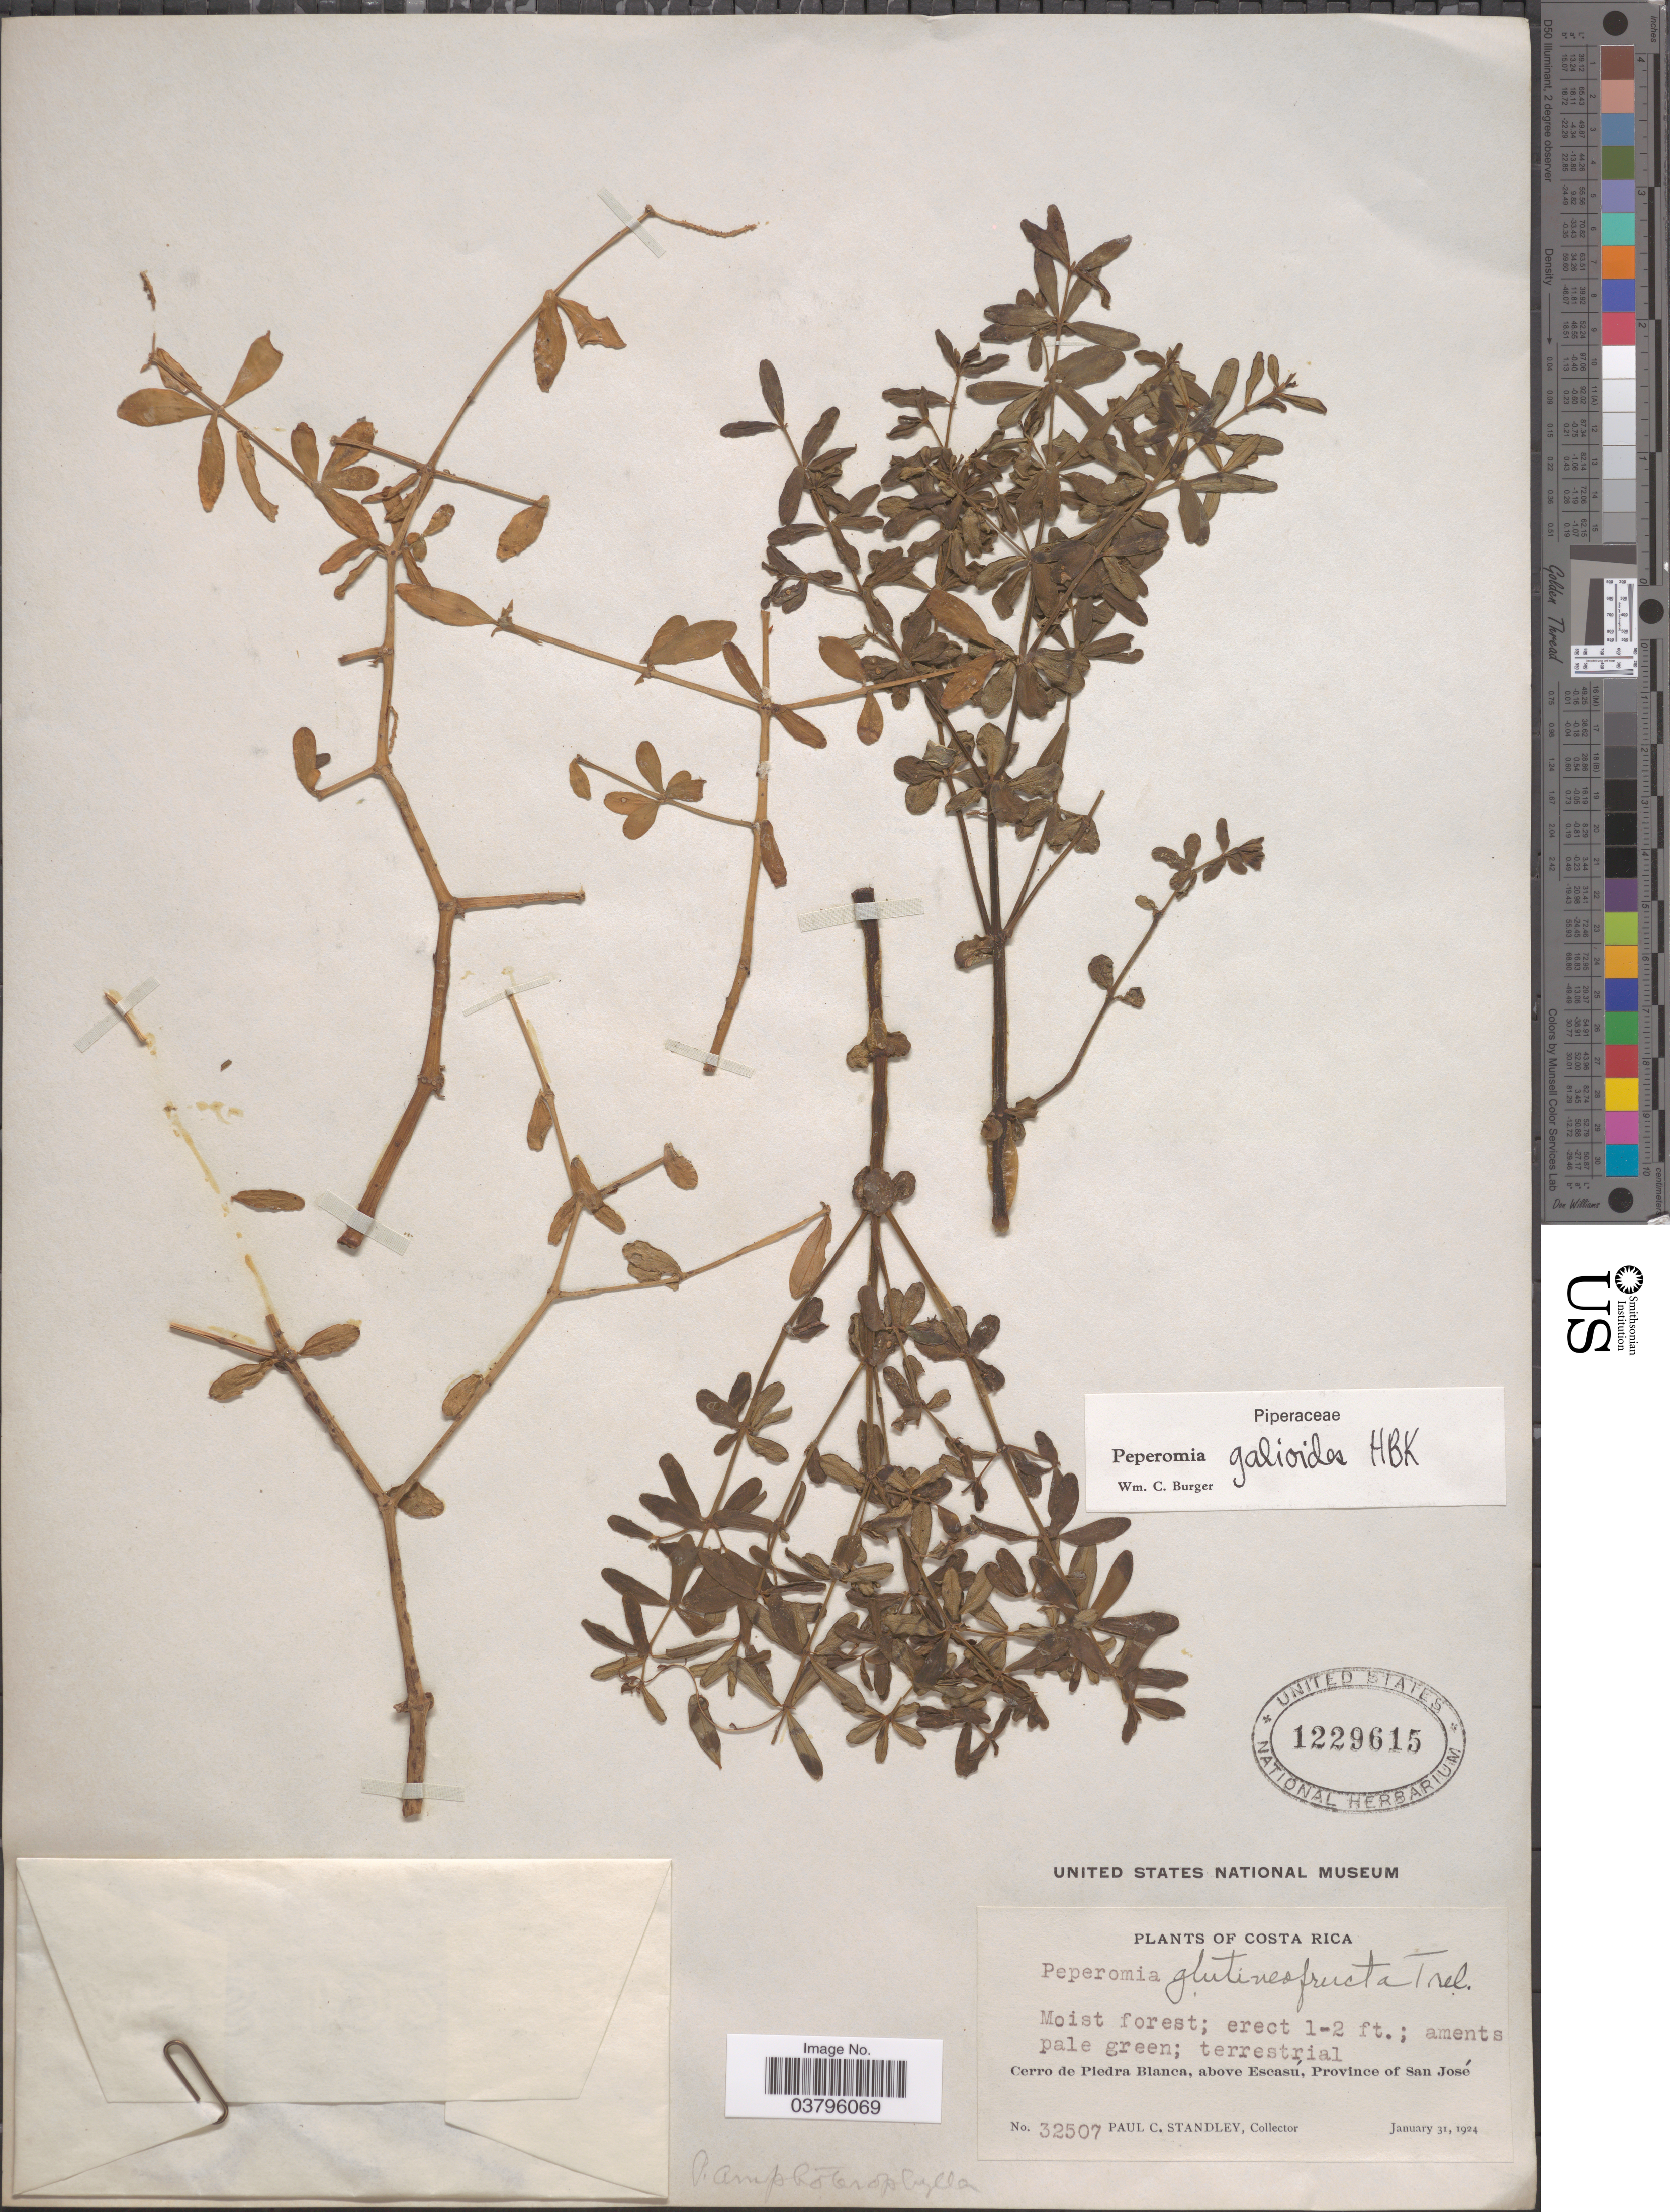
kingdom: Plantae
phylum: Tracheophyta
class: Magnoliopsida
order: Piperales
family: Piperaceae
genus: Peperomia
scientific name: Peperomia galioides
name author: Kunth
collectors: P. C. Standley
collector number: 32507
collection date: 1924-01-31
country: Costa Rica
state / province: San José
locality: Cerro de Piedra Blanca, above Escasu.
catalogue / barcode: US 1229615